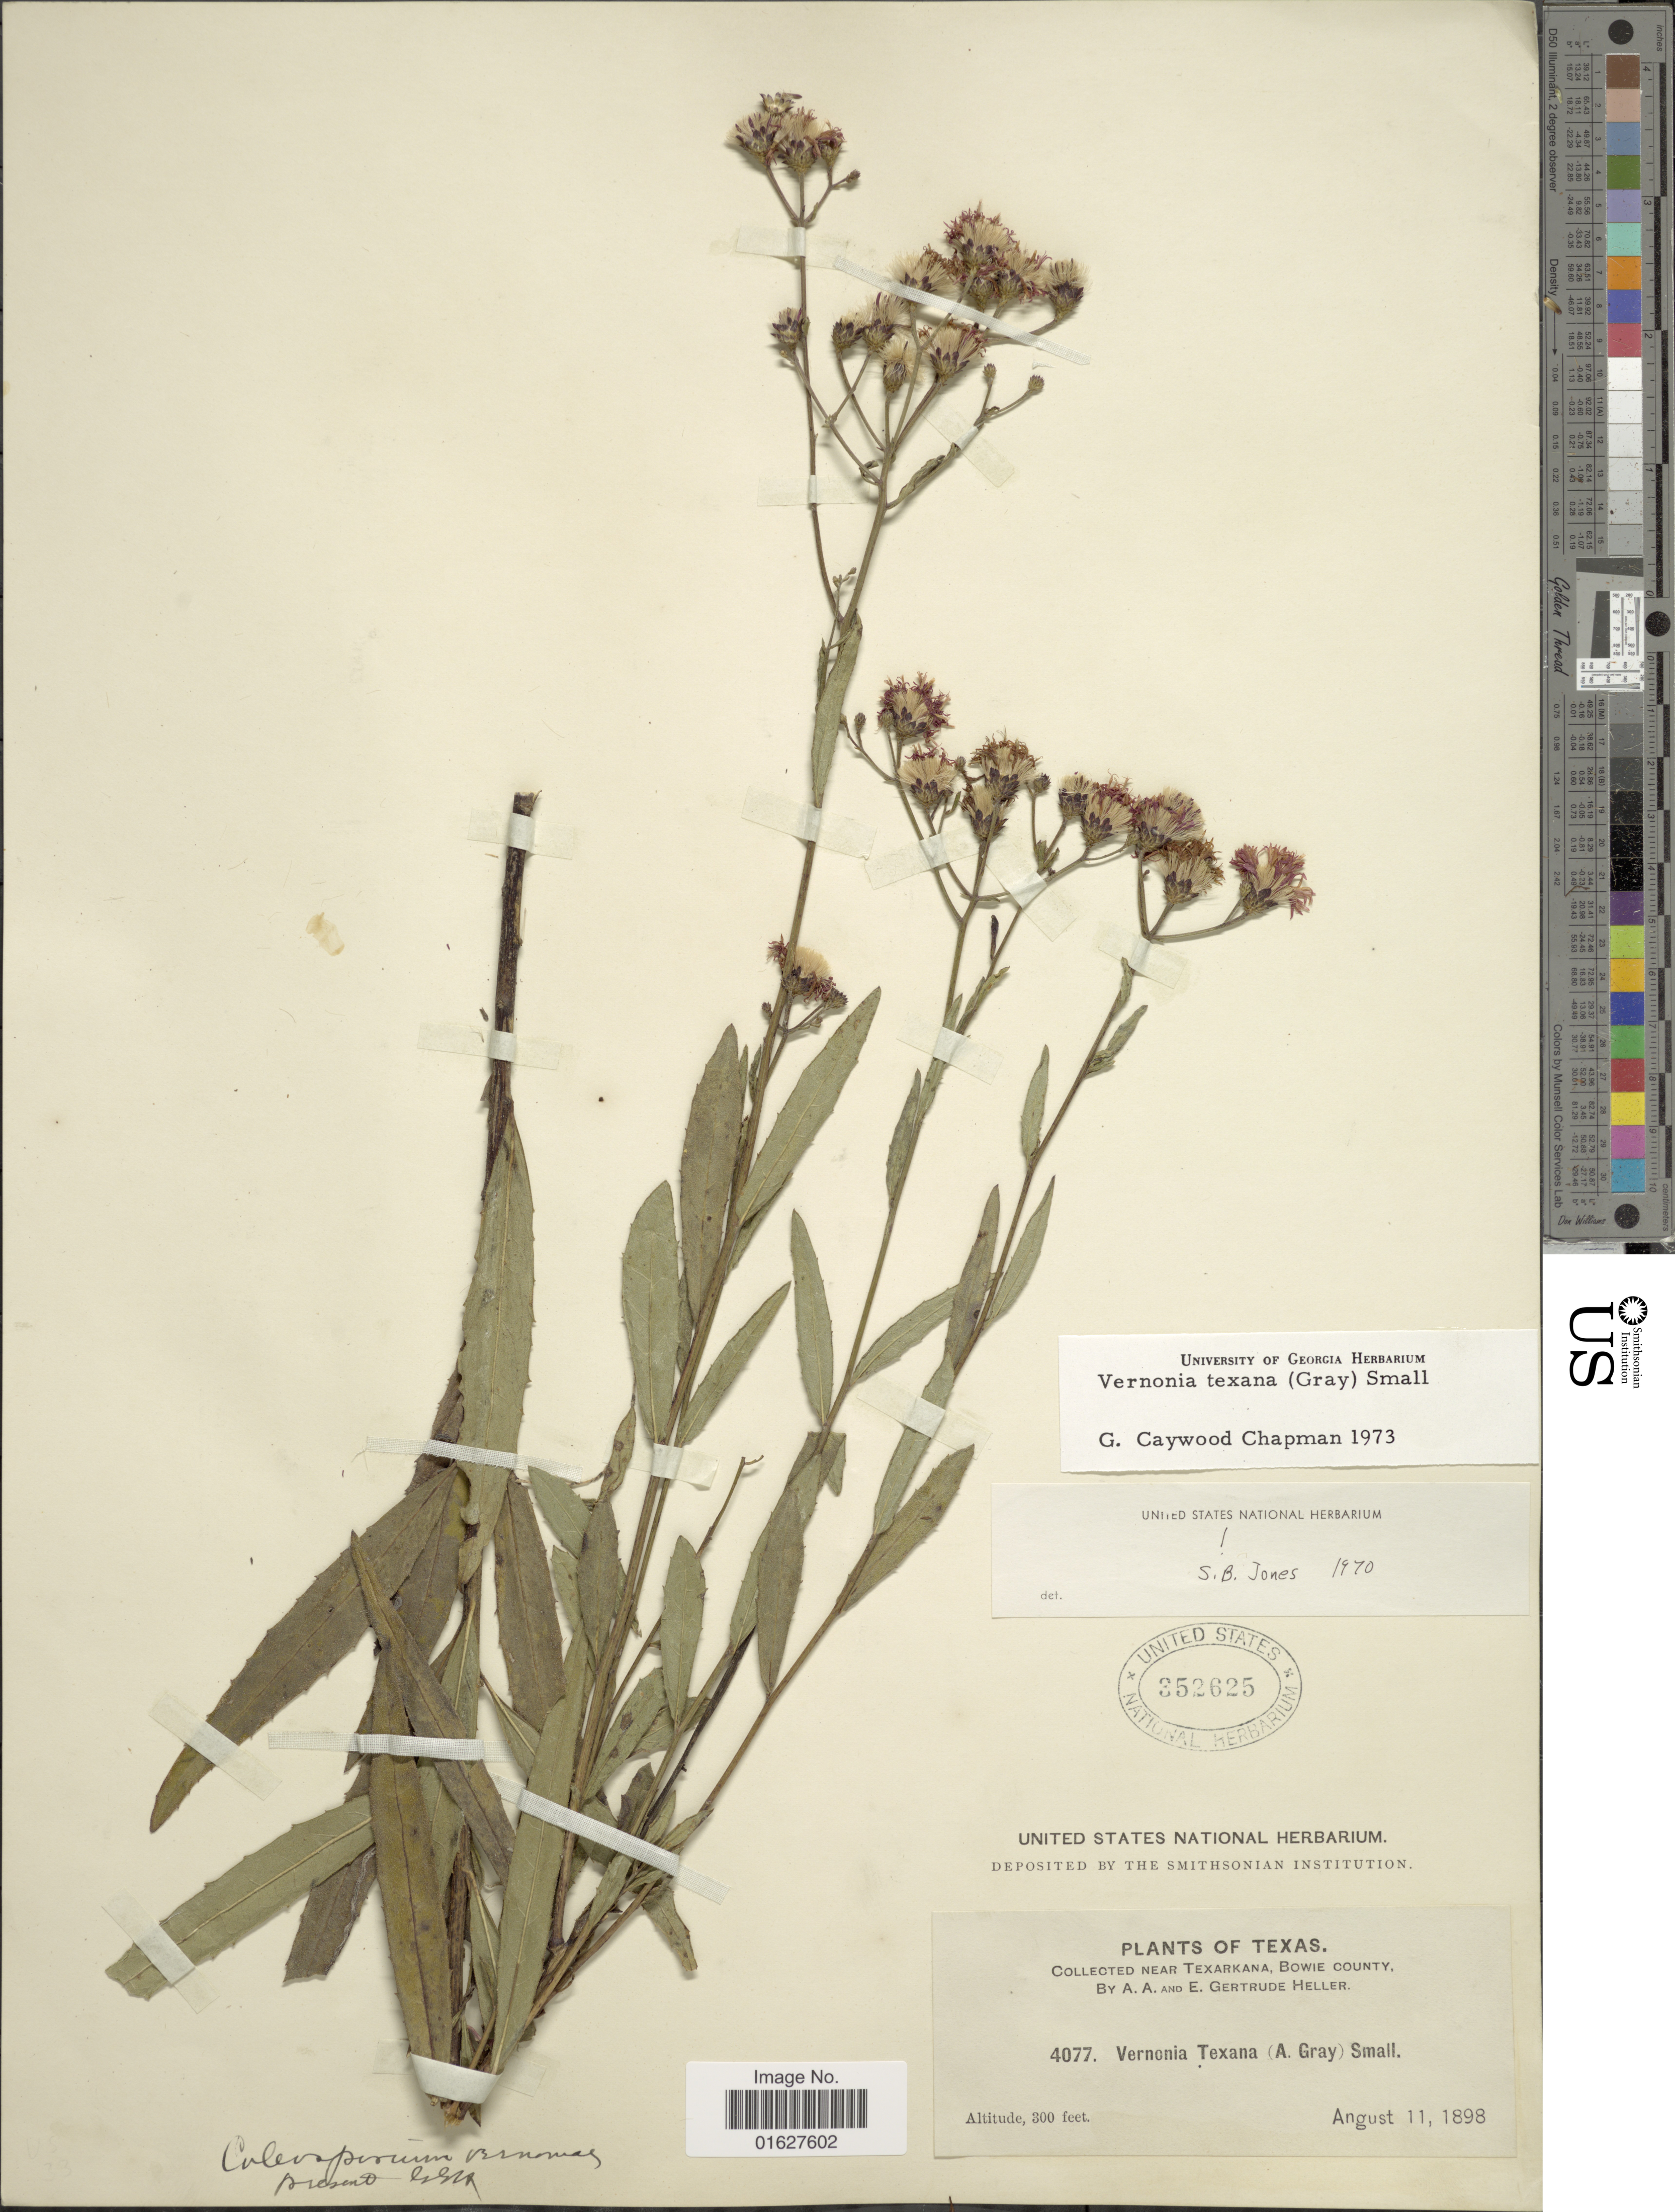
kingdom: Plantae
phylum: Tracheophyta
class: Magnoliopsida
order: Asterales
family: Asteraceae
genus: Vernonia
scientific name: Vernonia texana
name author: (A. Gray) Small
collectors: A. A. Heller & E. G. Heller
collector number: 4077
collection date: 1898-08-11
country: United States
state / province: Texas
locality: Texas. near Texarkana, Bowie County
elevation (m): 91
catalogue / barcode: US 352625